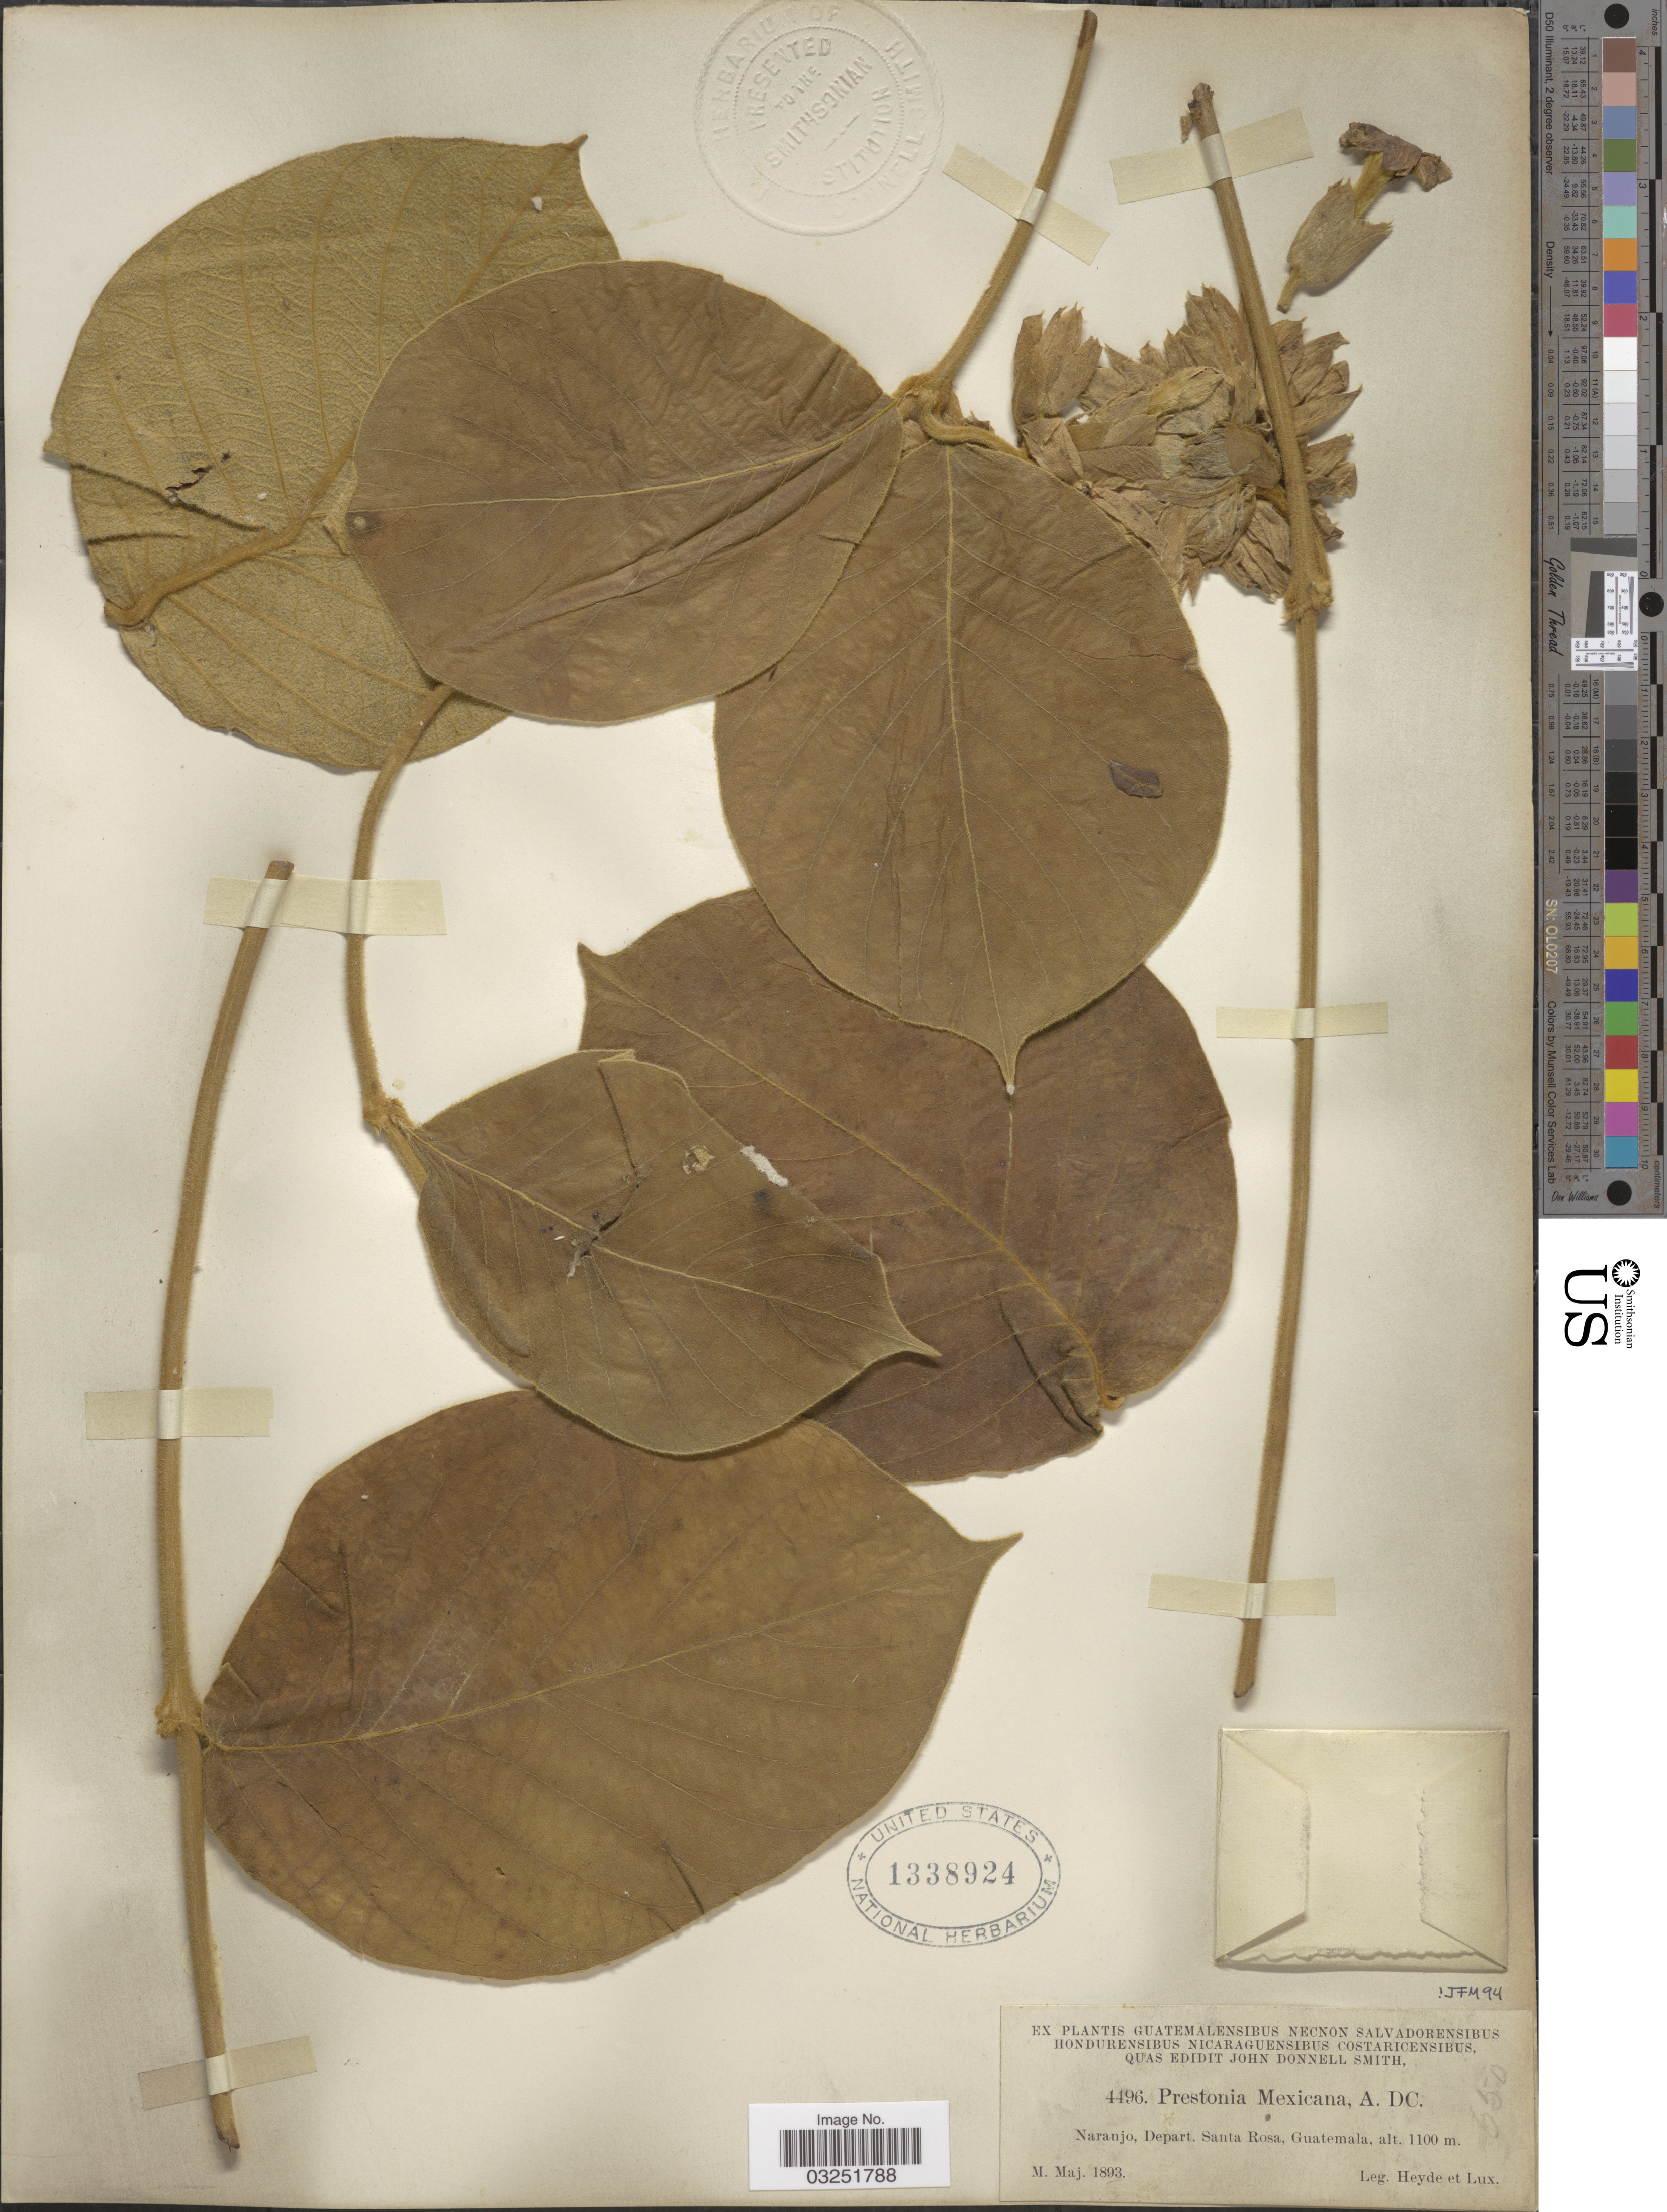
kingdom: Plantae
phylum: Tracheophyta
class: Magnoliopsida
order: Gentianales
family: Apocynaceae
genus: Prestonia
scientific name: Prestonia mexicana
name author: DC.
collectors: Heyde & Lux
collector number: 4496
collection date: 1893-05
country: Guatemala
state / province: Santa Rosa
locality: Naranjo, Depart. Santa Rosa, Guatemala.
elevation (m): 1100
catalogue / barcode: US 1338924